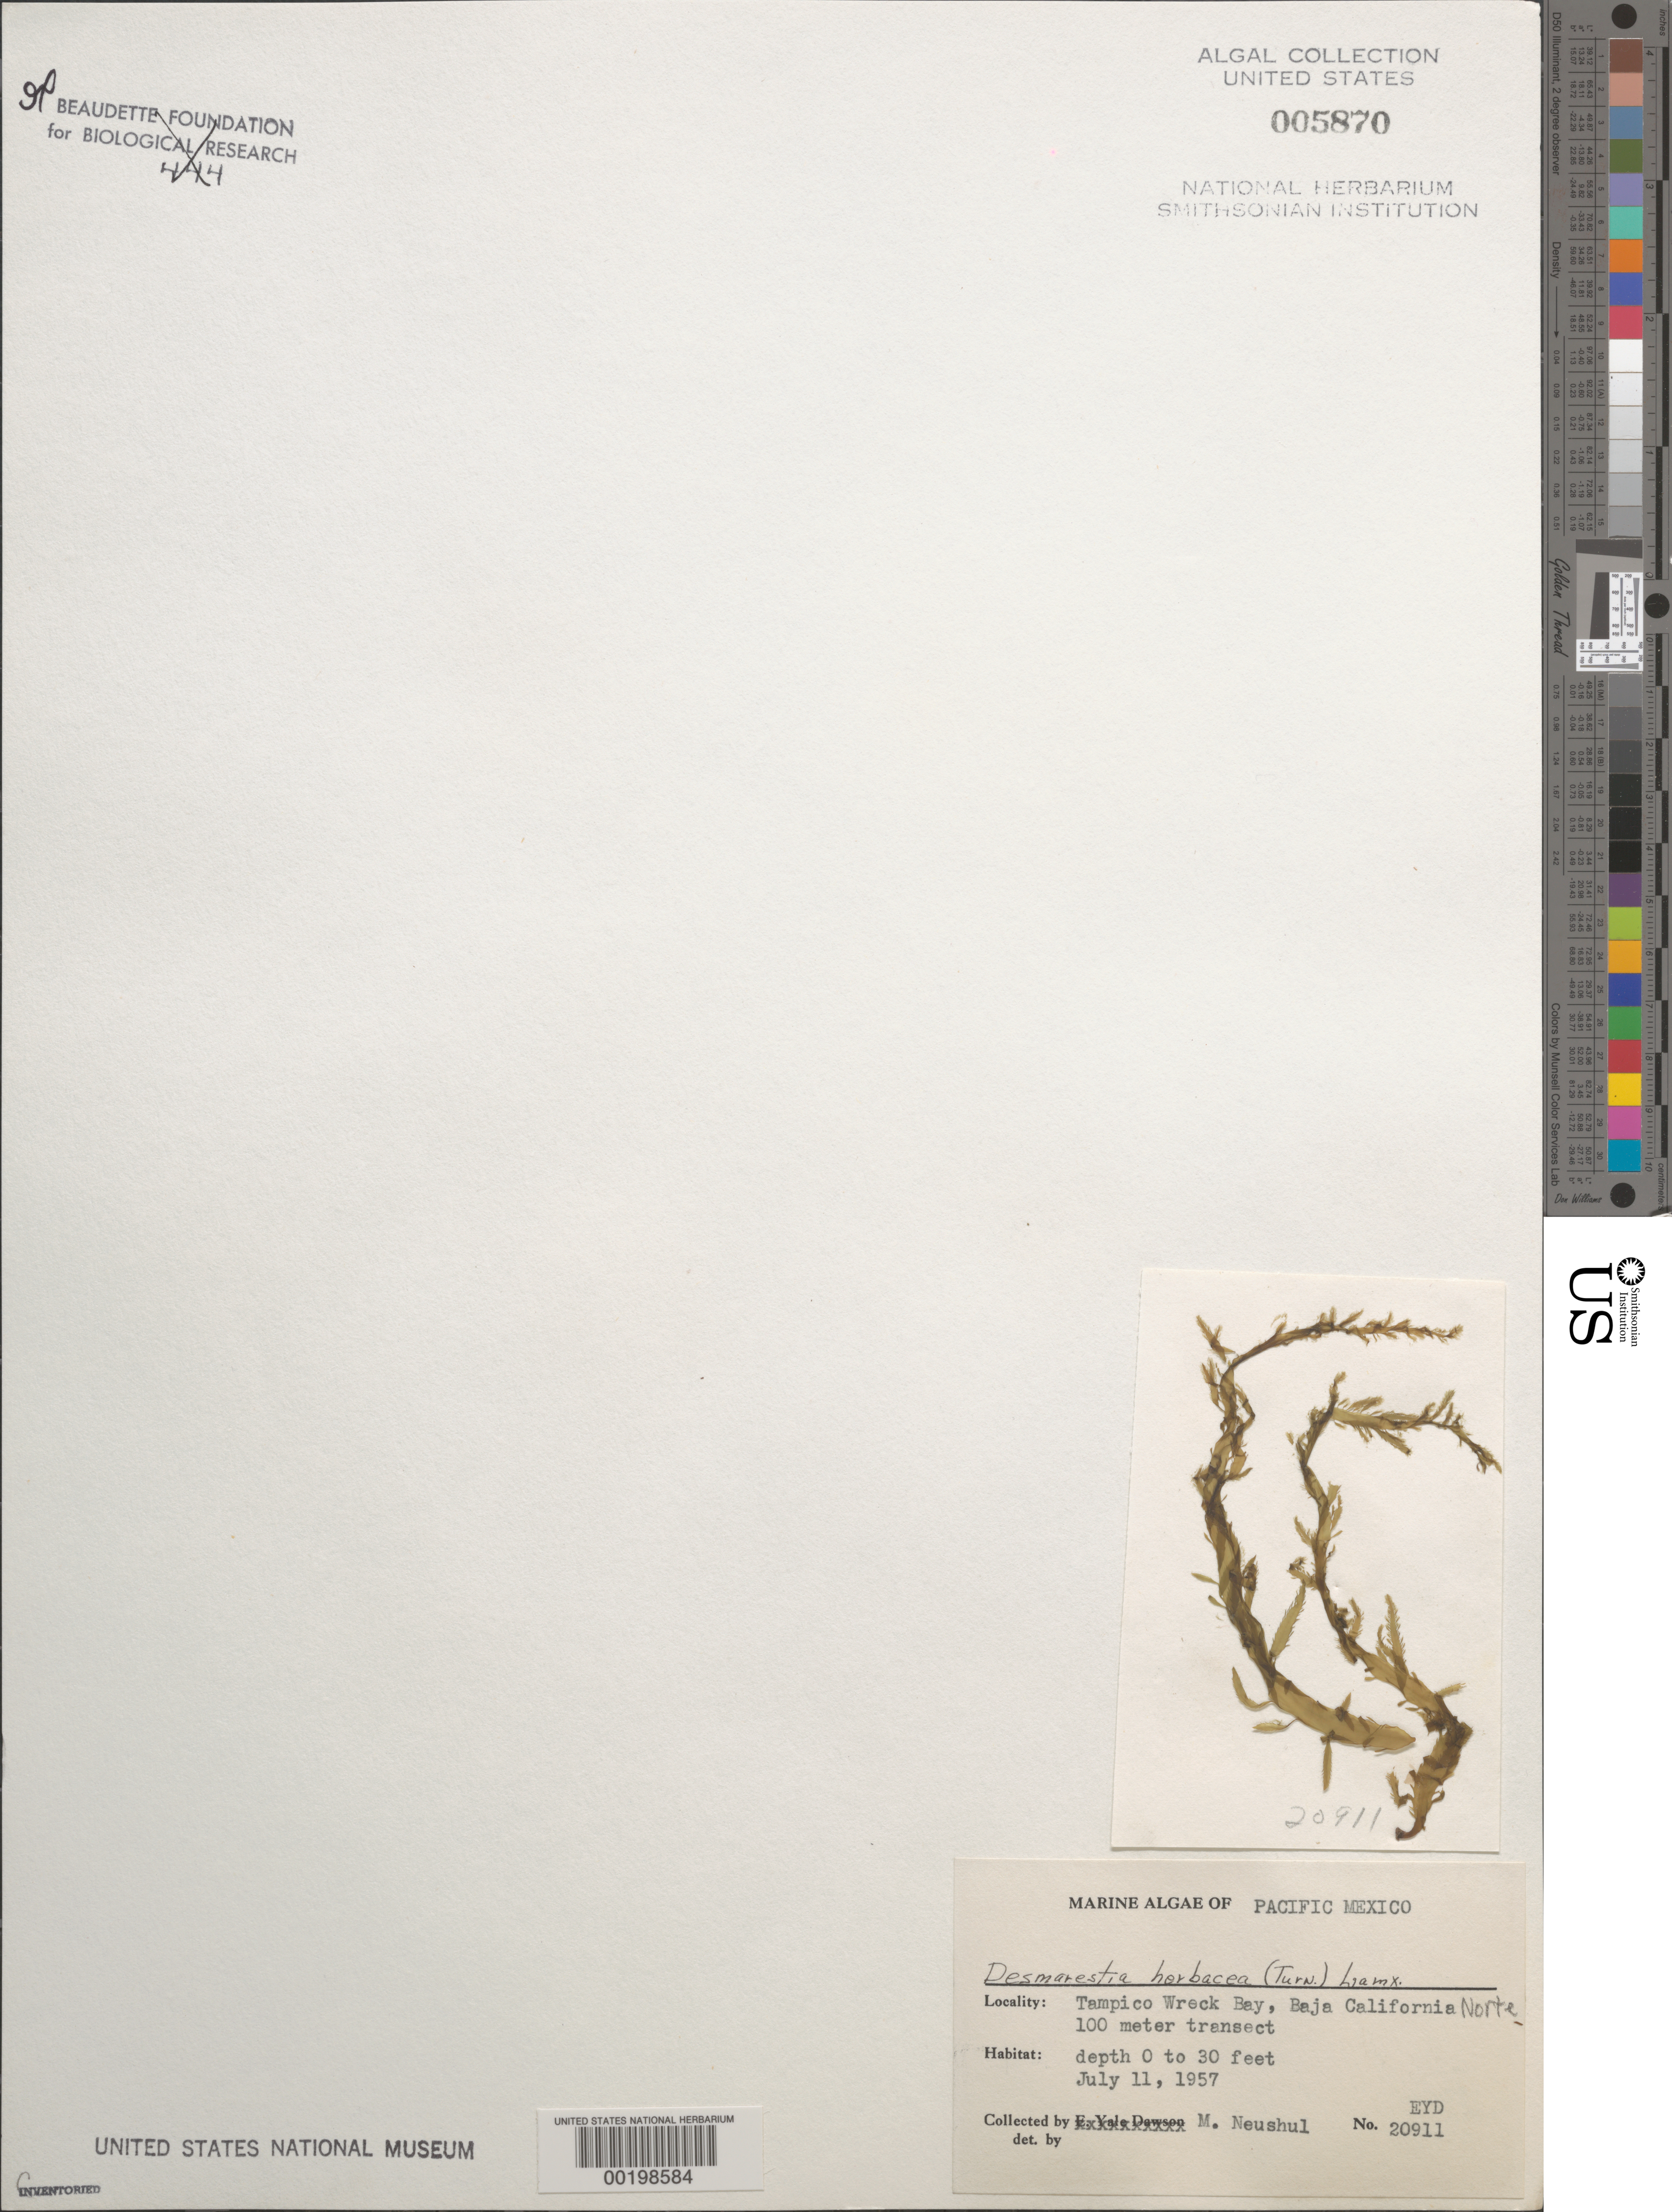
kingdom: Chromista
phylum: Ochrophyta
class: Phaeophyceae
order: Desmarestiales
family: Desmarestiaceae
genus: Desmarestia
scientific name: Desmarestia herbacea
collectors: M. Neushul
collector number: EYD 20911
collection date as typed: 11 Jul 1957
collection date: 1957-07-11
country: Mexico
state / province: Baja California Norte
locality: Tampico Wreck Bay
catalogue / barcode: US 5870